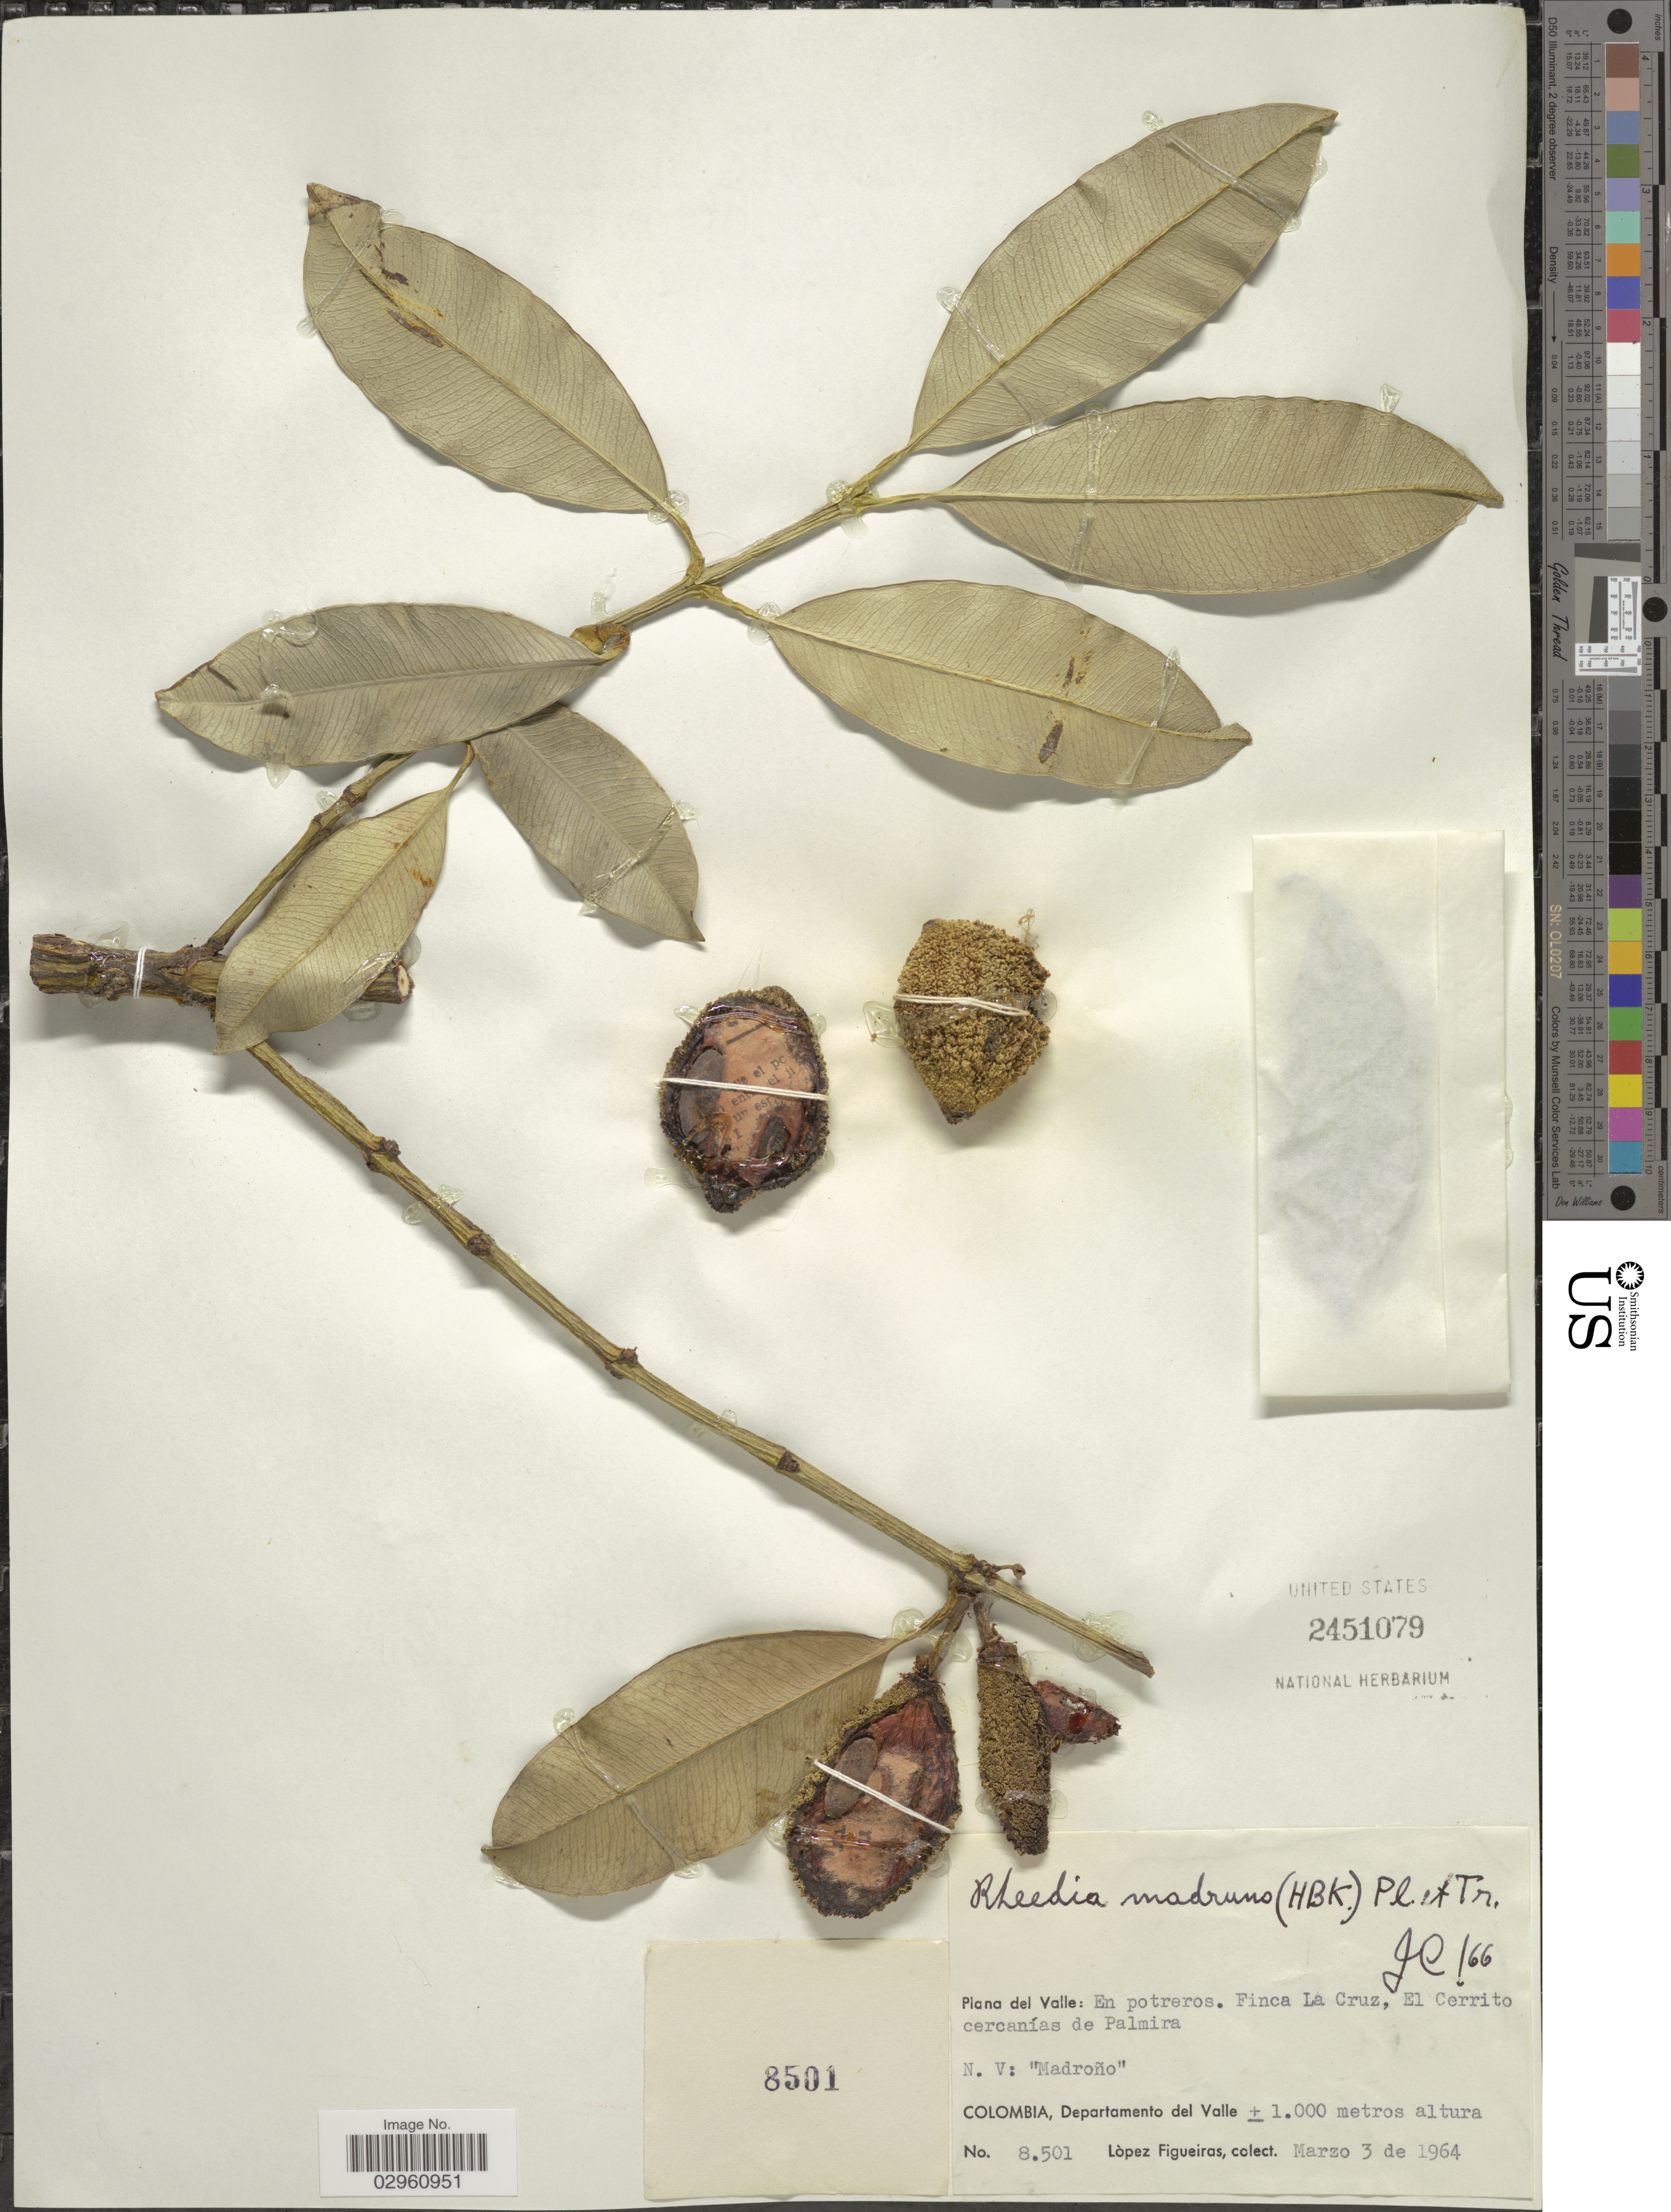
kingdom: Plantae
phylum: Tracheophyta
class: Magnoliopsida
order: Malpighiales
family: Clusiaceae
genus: Garcinia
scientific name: Garcinia madruno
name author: (Kunth) Hammel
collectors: M. López Figueiras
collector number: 8501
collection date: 1964-03-03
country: Colombia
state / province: Valle del Cauca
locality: Departamento del Valle. Plana del Valle: En potreros. Finca La Cruz, El Cerrito cercanías de Palmira.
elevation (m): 1000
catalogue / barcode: US 2451079